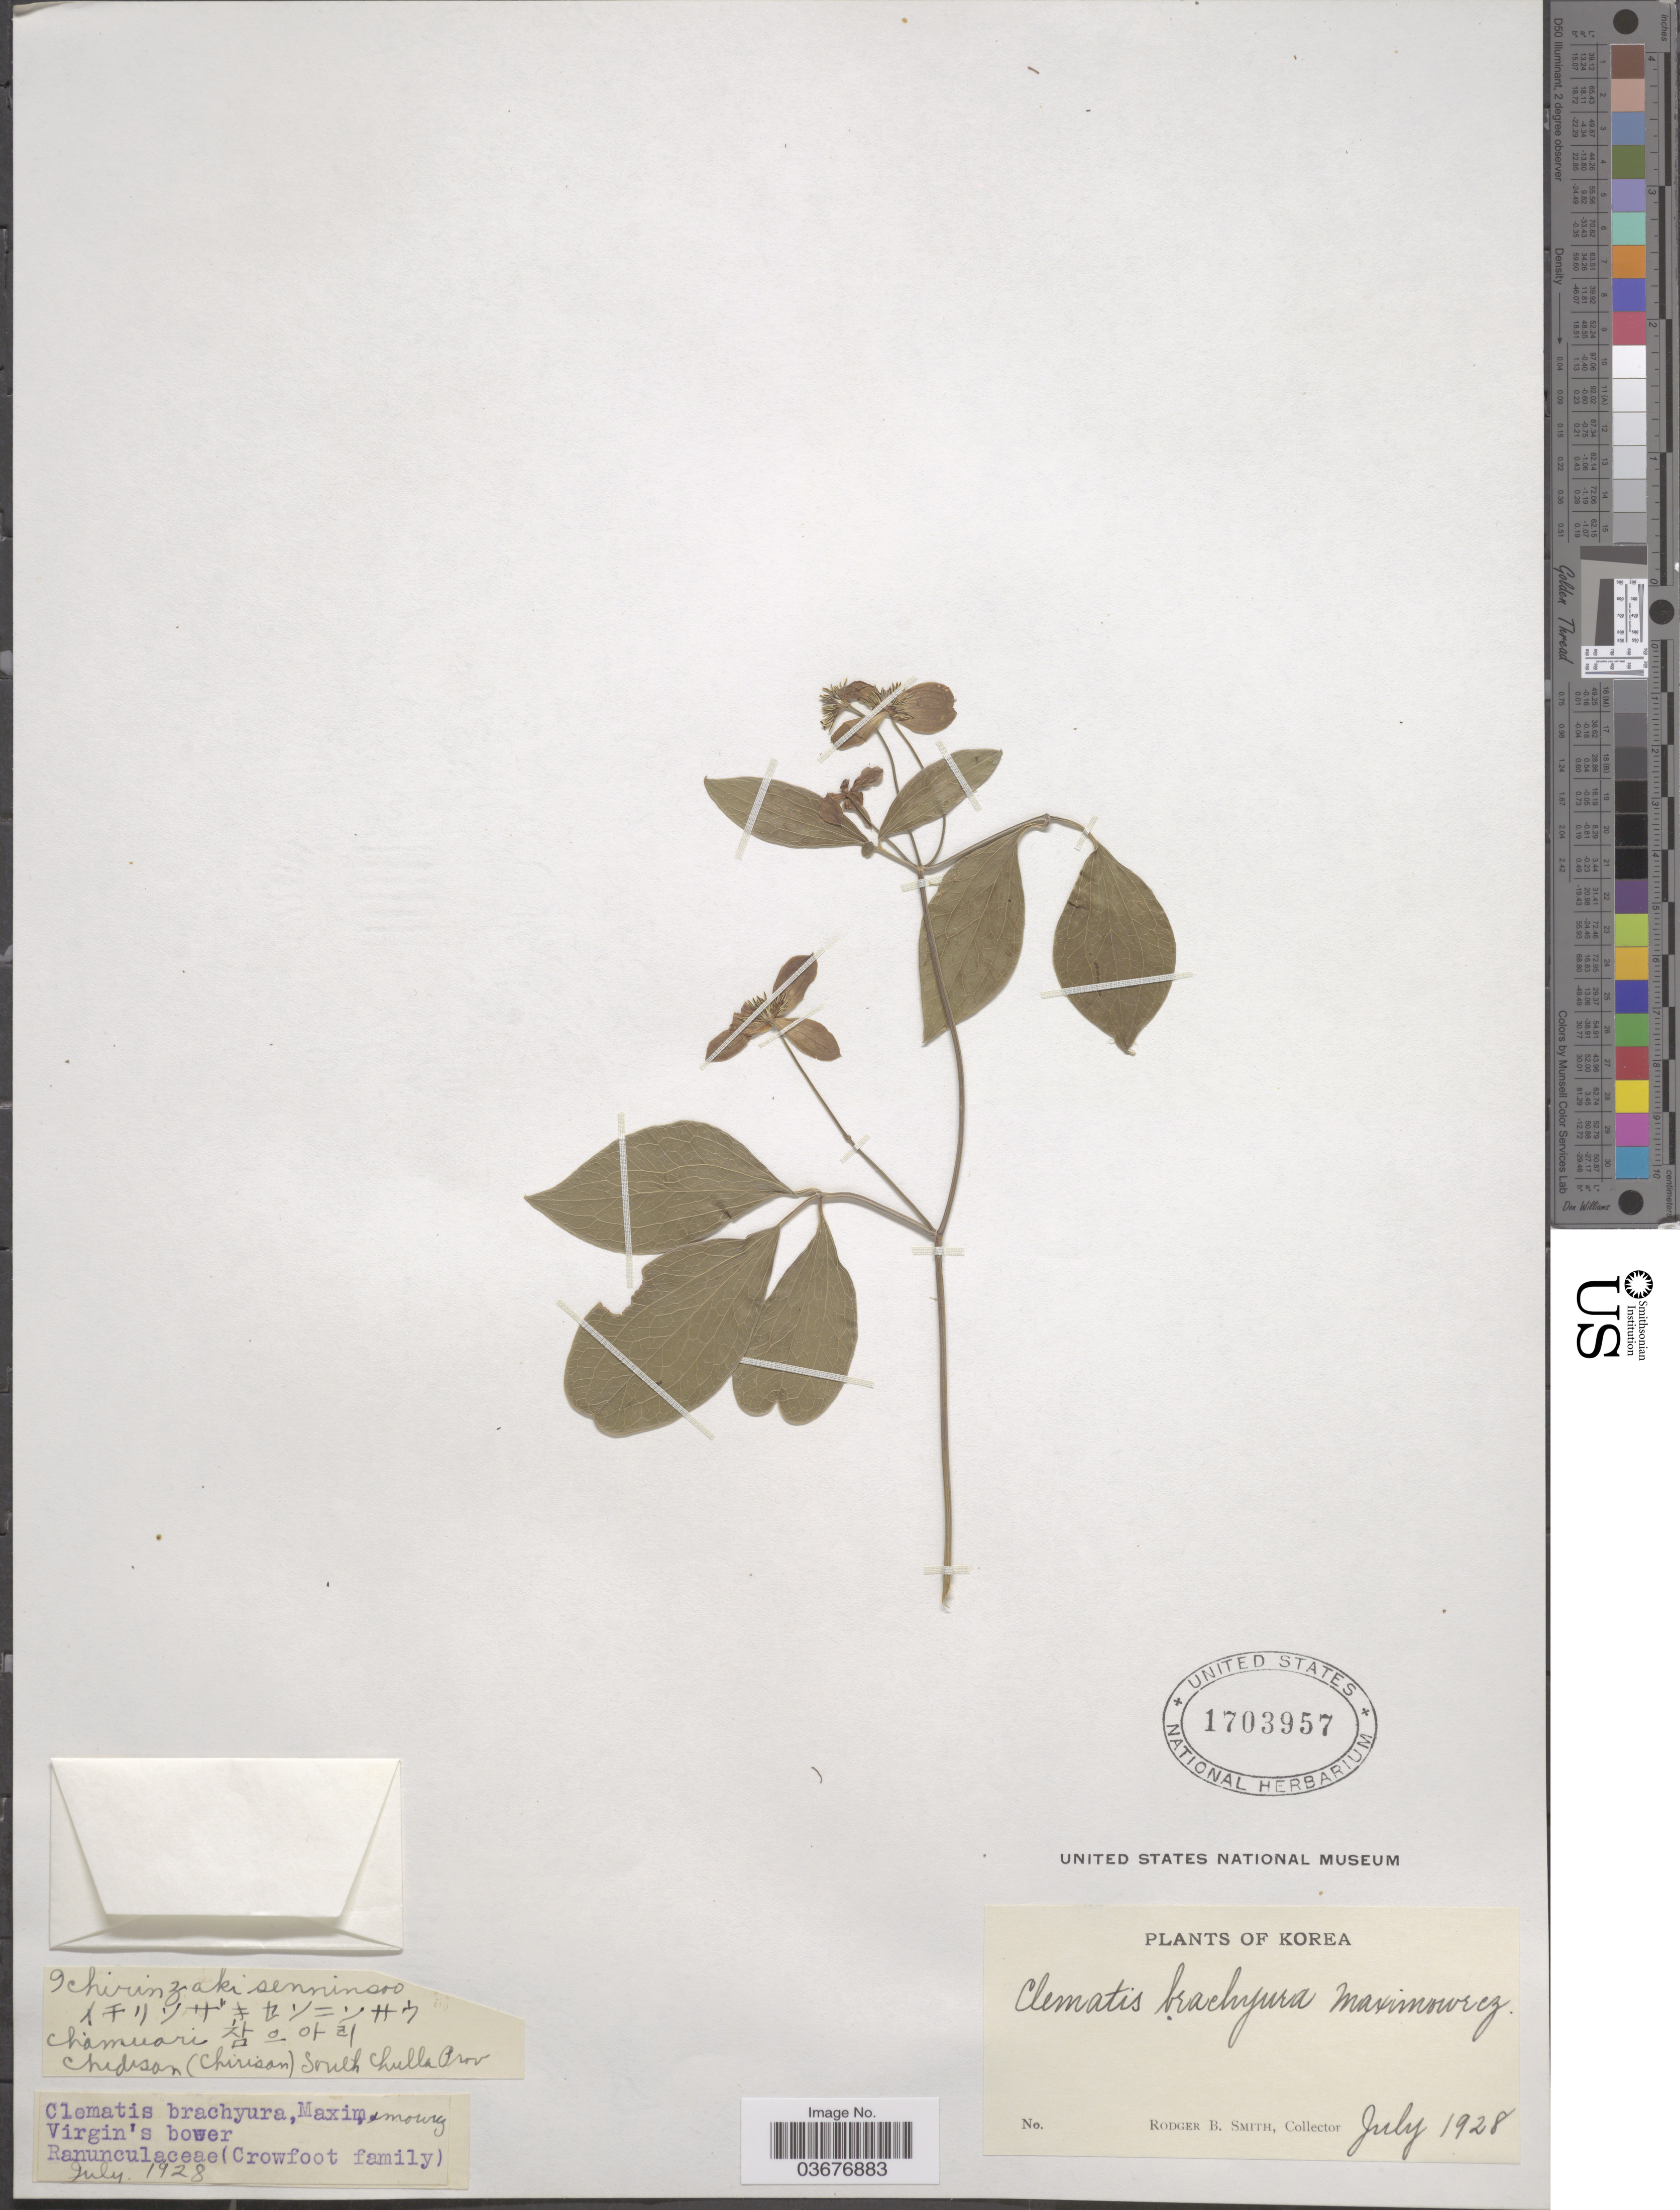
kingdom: Plantae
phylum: Tracheophyta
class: Magnoliopsida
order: Ranunculales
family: Ranunculaceae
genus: Clematis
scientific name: Clematis brachyura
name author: Maxim.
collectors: R. B. Smith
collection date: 1928-07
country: South Korea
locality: Chedeson (Chirison) South Chulla Prov.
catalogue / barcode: US 1703957